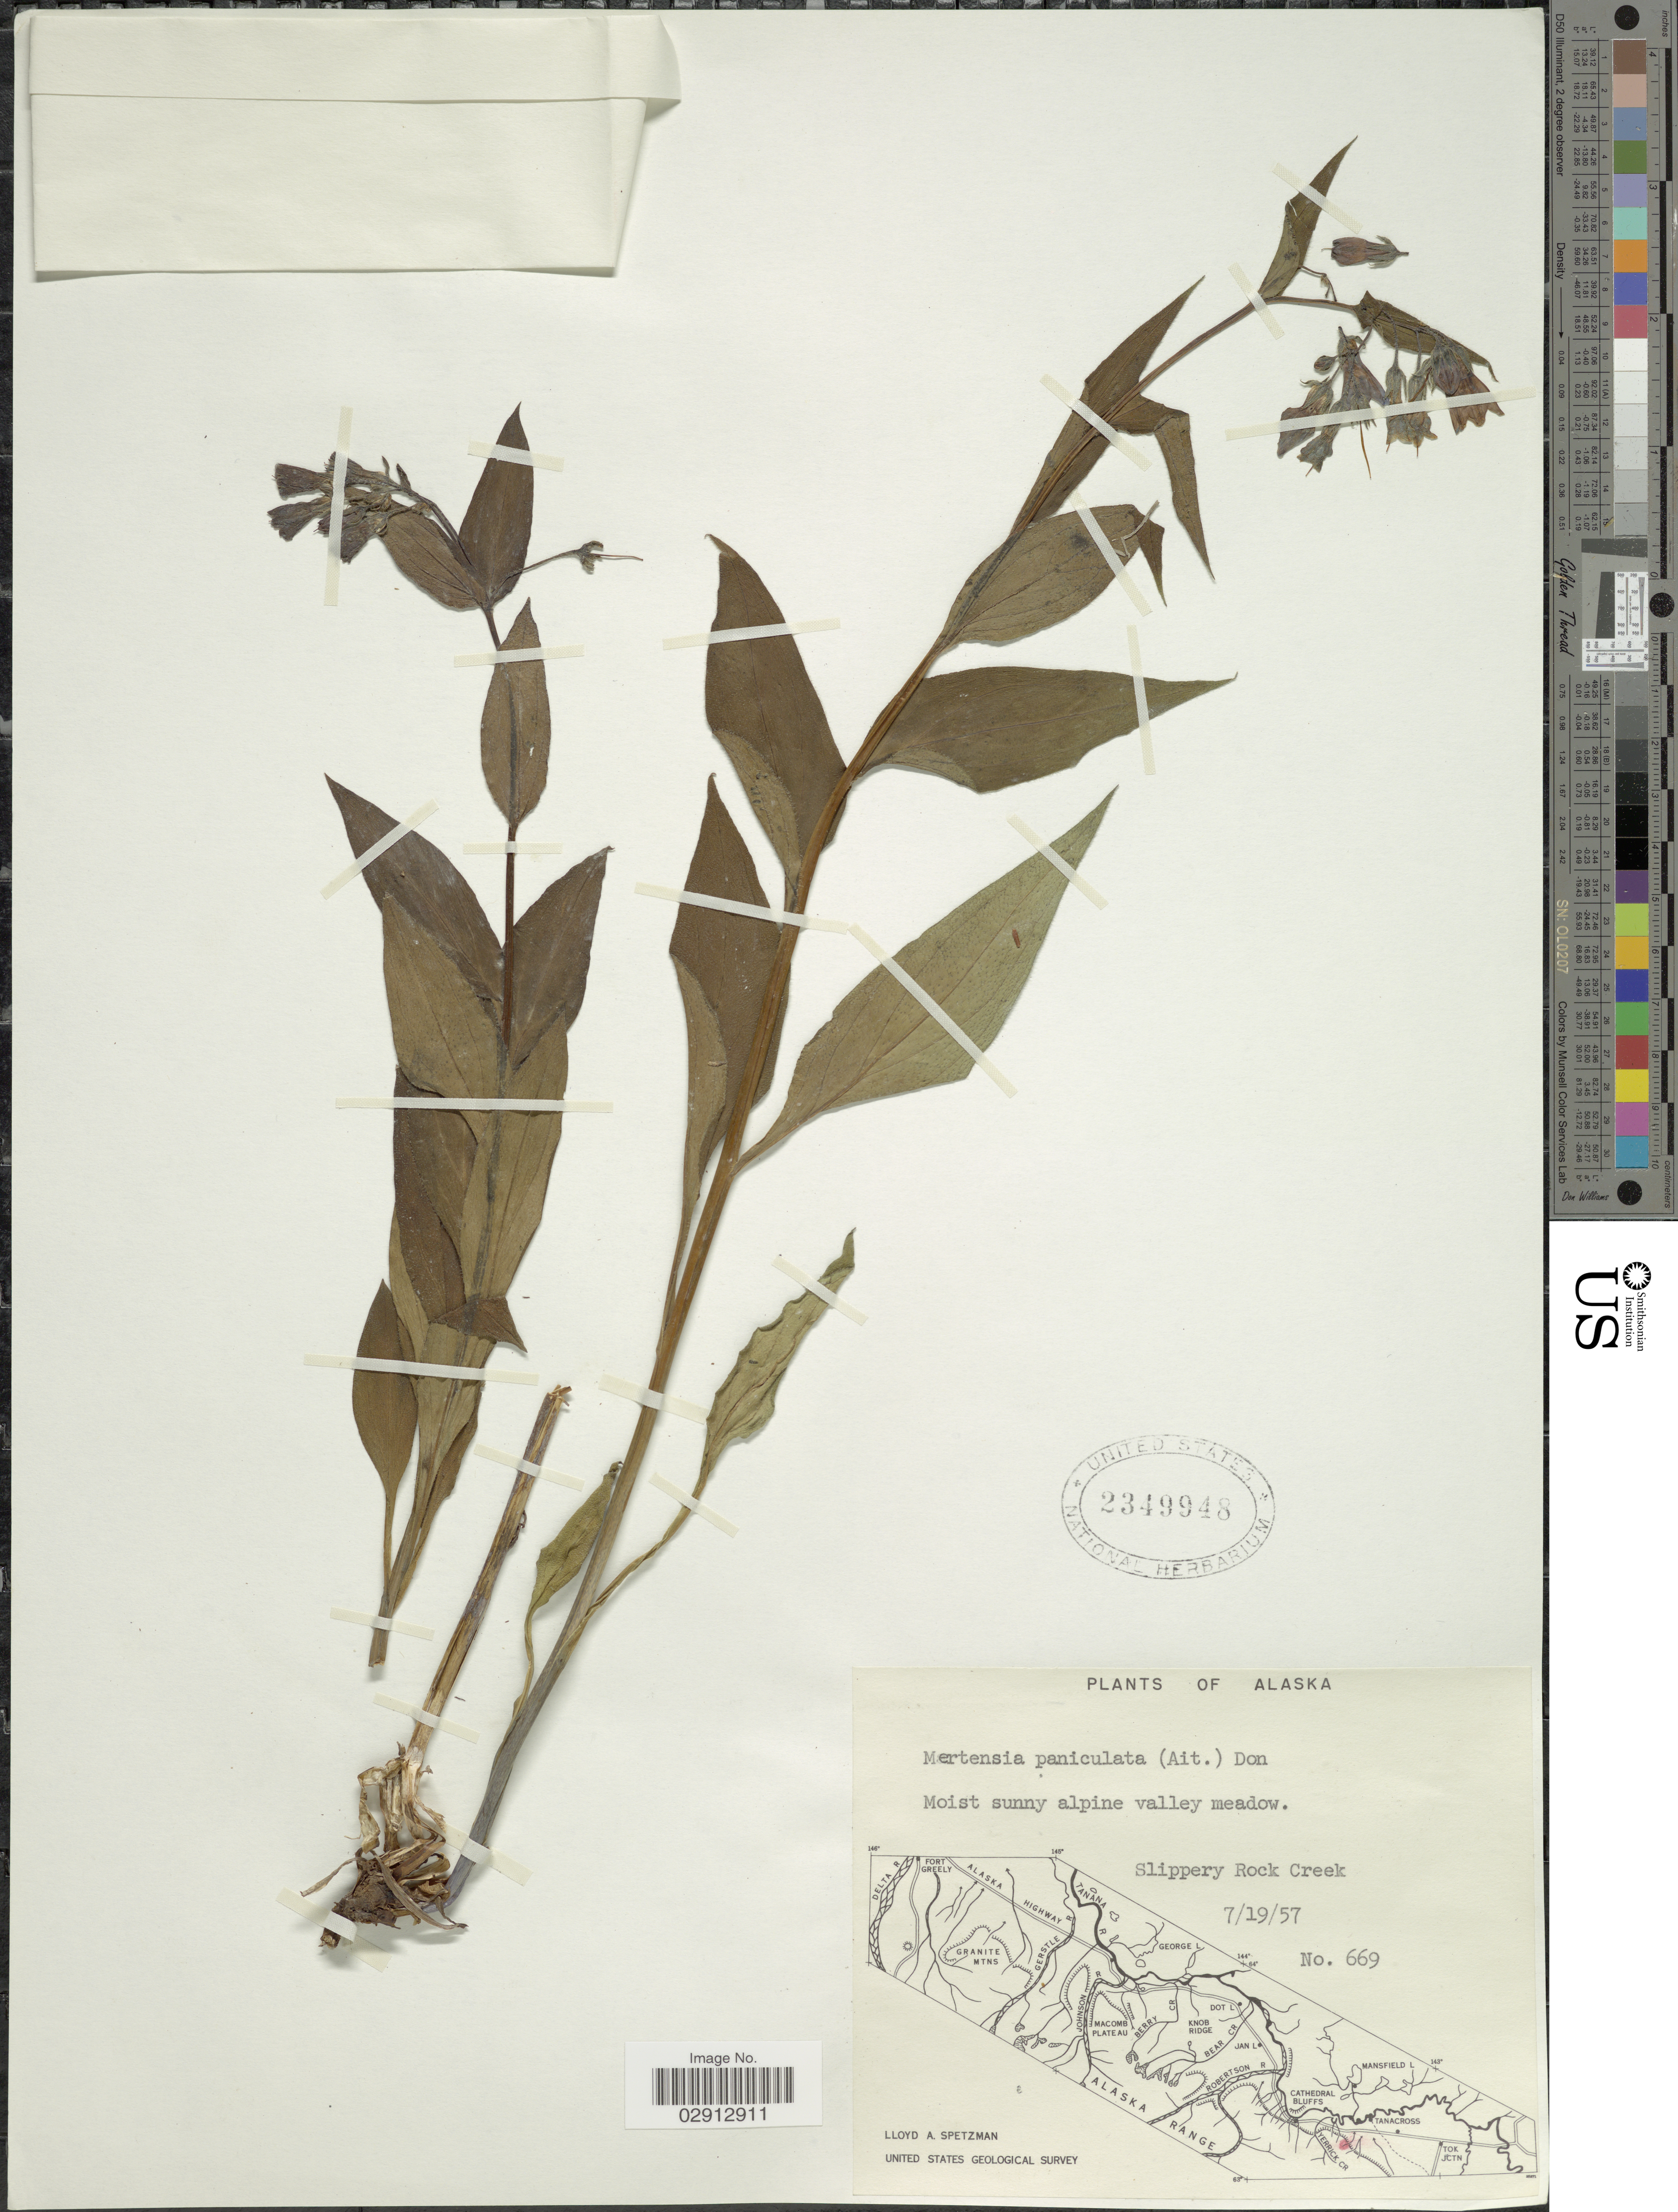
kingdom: Plantae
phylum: Tracheophyta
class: Magnoliopsida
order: Boraginales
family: Boraginaceae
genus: Mertensia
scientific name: Mertensia paniculata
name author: (Aiton) G. Don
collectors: L. Spetzman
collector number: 669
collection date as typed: Transcribed d/m/y: 19/7/57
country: United States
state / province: Alaska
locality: Slippery Rock Creek.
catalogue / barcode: US 2349948